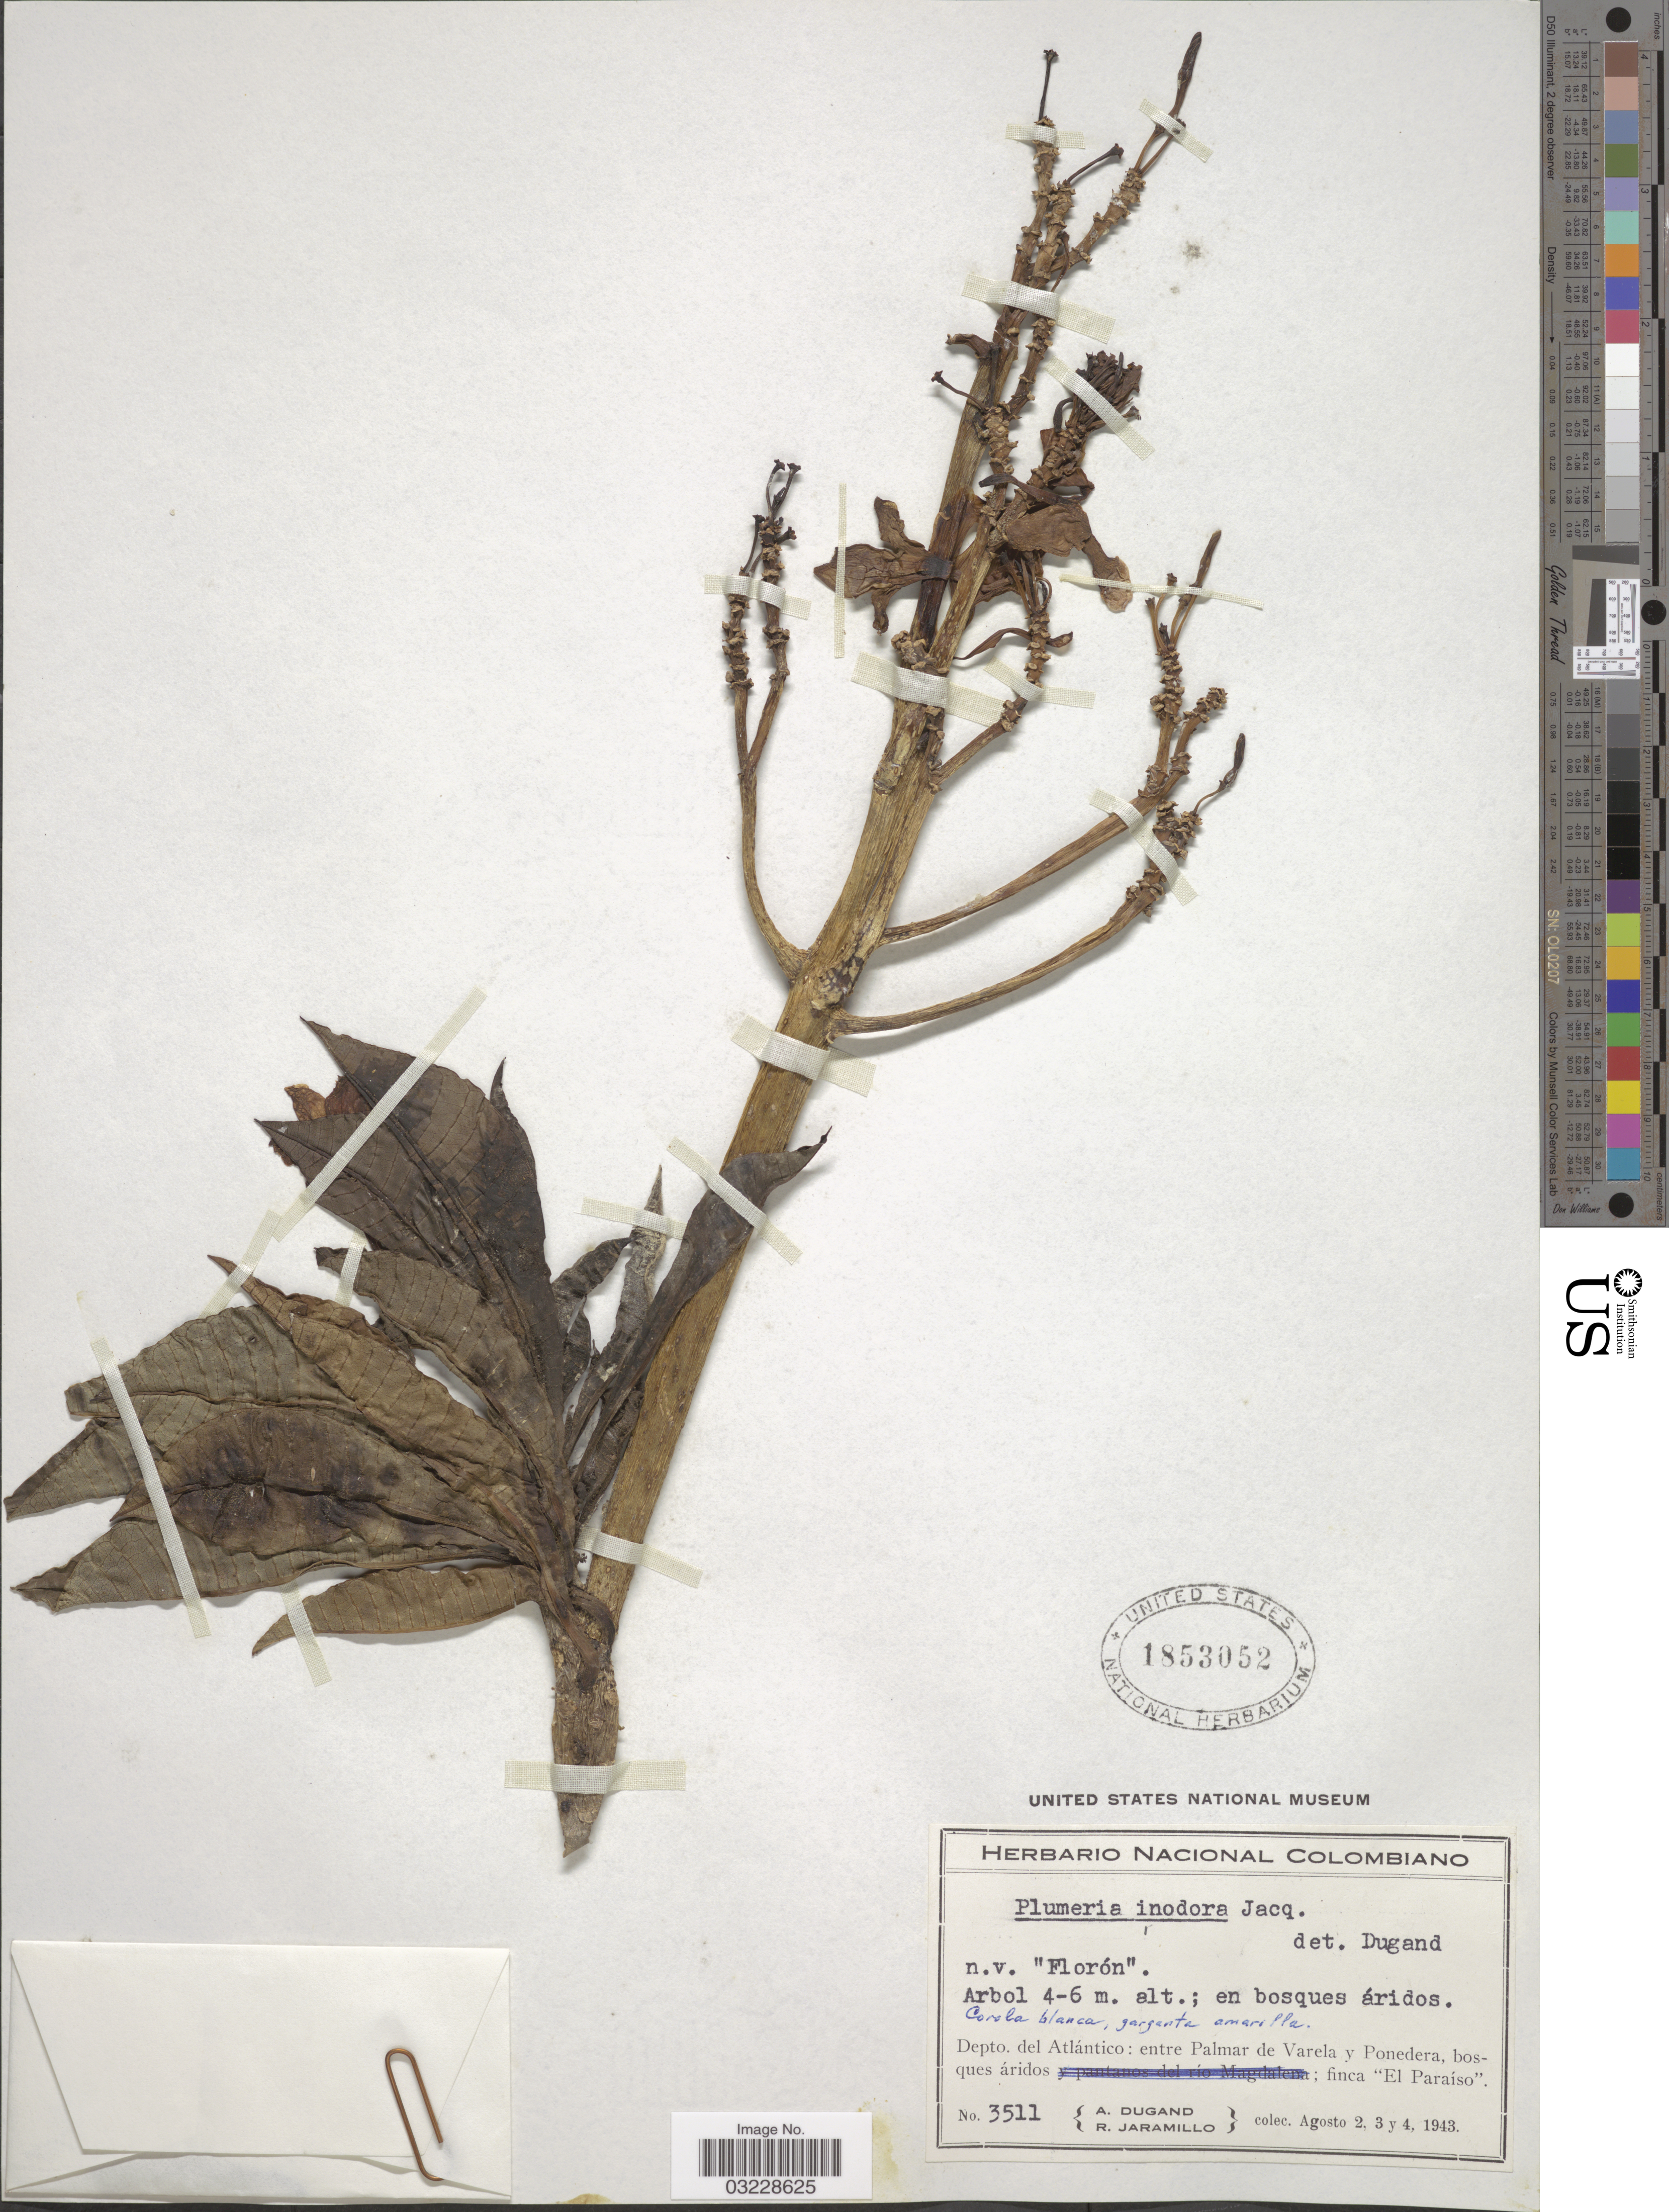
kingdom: Plantae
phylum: Tracheophyta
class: Magnoliopsida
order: Gentianales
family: Apocynaceae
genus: Plumeria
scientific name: Plumeria inodora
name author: Jacq.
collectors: A. Dugand & R. Jaramillo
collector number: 3511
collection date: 1943-08-02/1943-08-04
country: Colombia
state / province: Atlántico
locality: Depto. del Atlántico: entre Palmar de Varela y Ponedera, bosques áridos; finca "El Paraíso".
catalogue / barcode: US 1853052